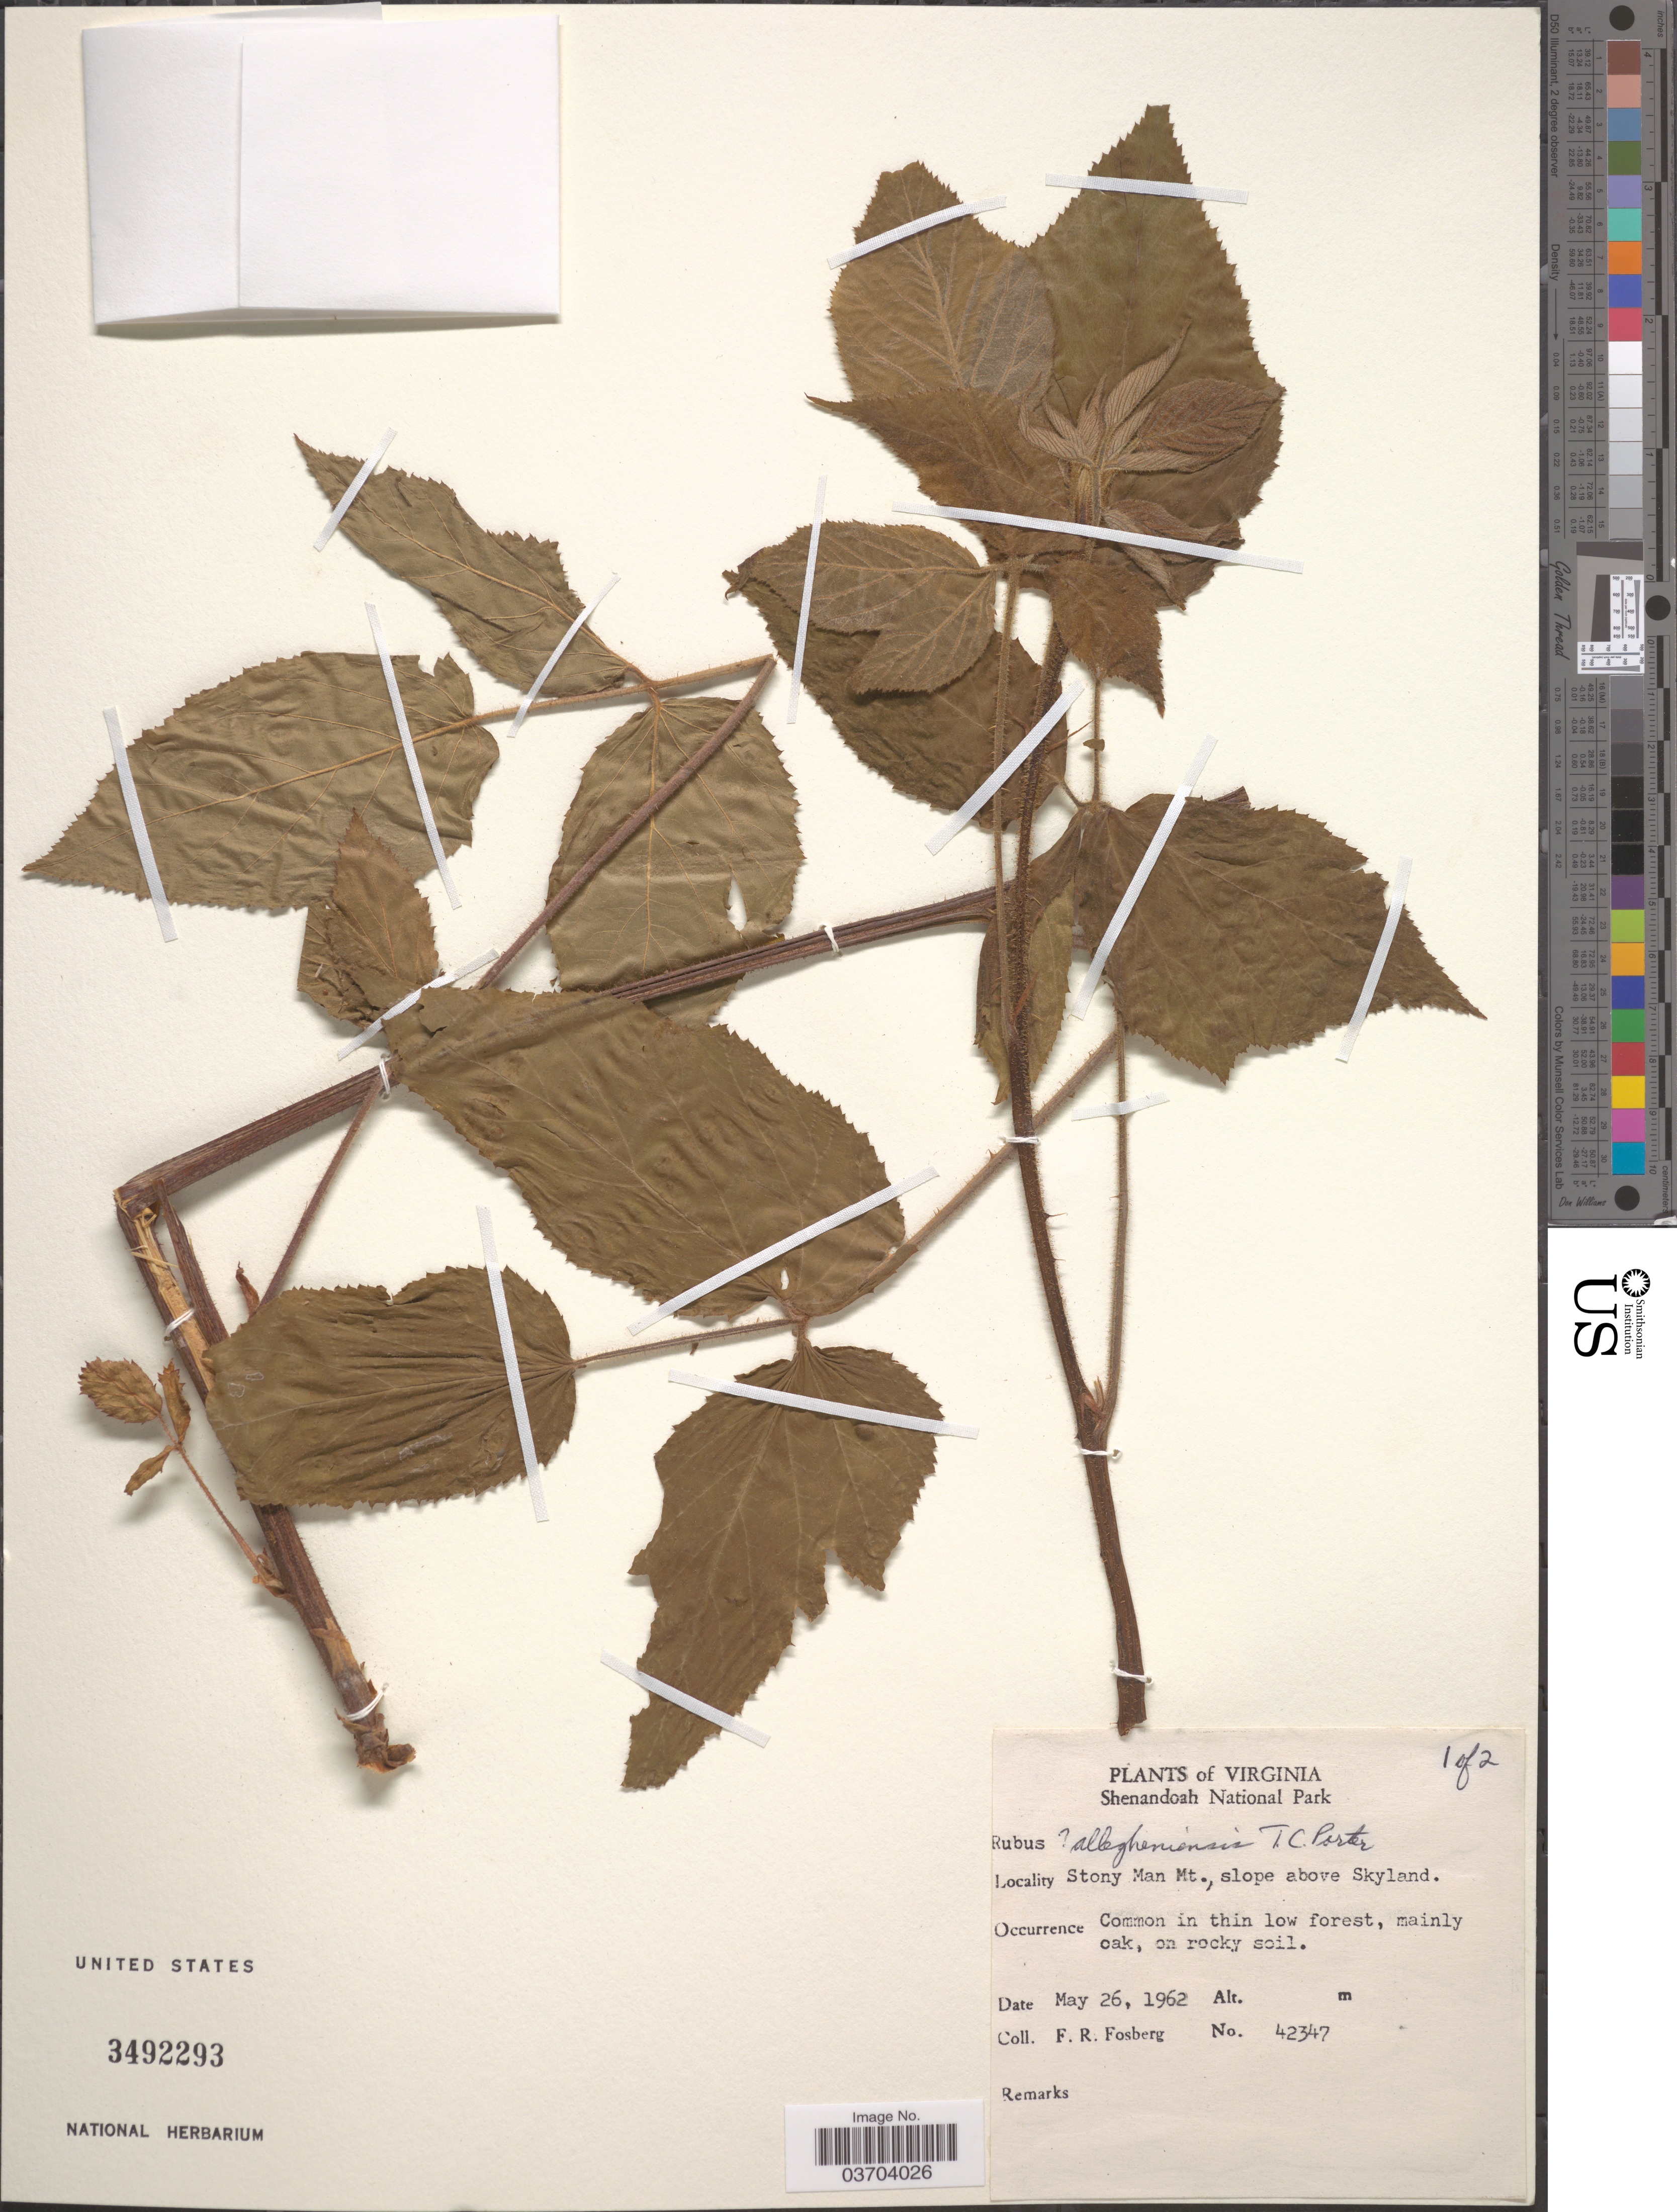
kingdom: Plantae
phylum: Tracheophyta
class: Magnoliopsida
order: Rosales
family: Rosaceae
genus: Rubus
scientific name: Rubus allegheniensis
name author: Porter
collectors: F. R. Fosberg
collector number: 42347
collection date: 1962-05-26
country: United States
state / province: Virginia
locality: Shenandoah National Park. Stony Man Mt., slope above Skyland.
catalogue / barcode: US 3492293